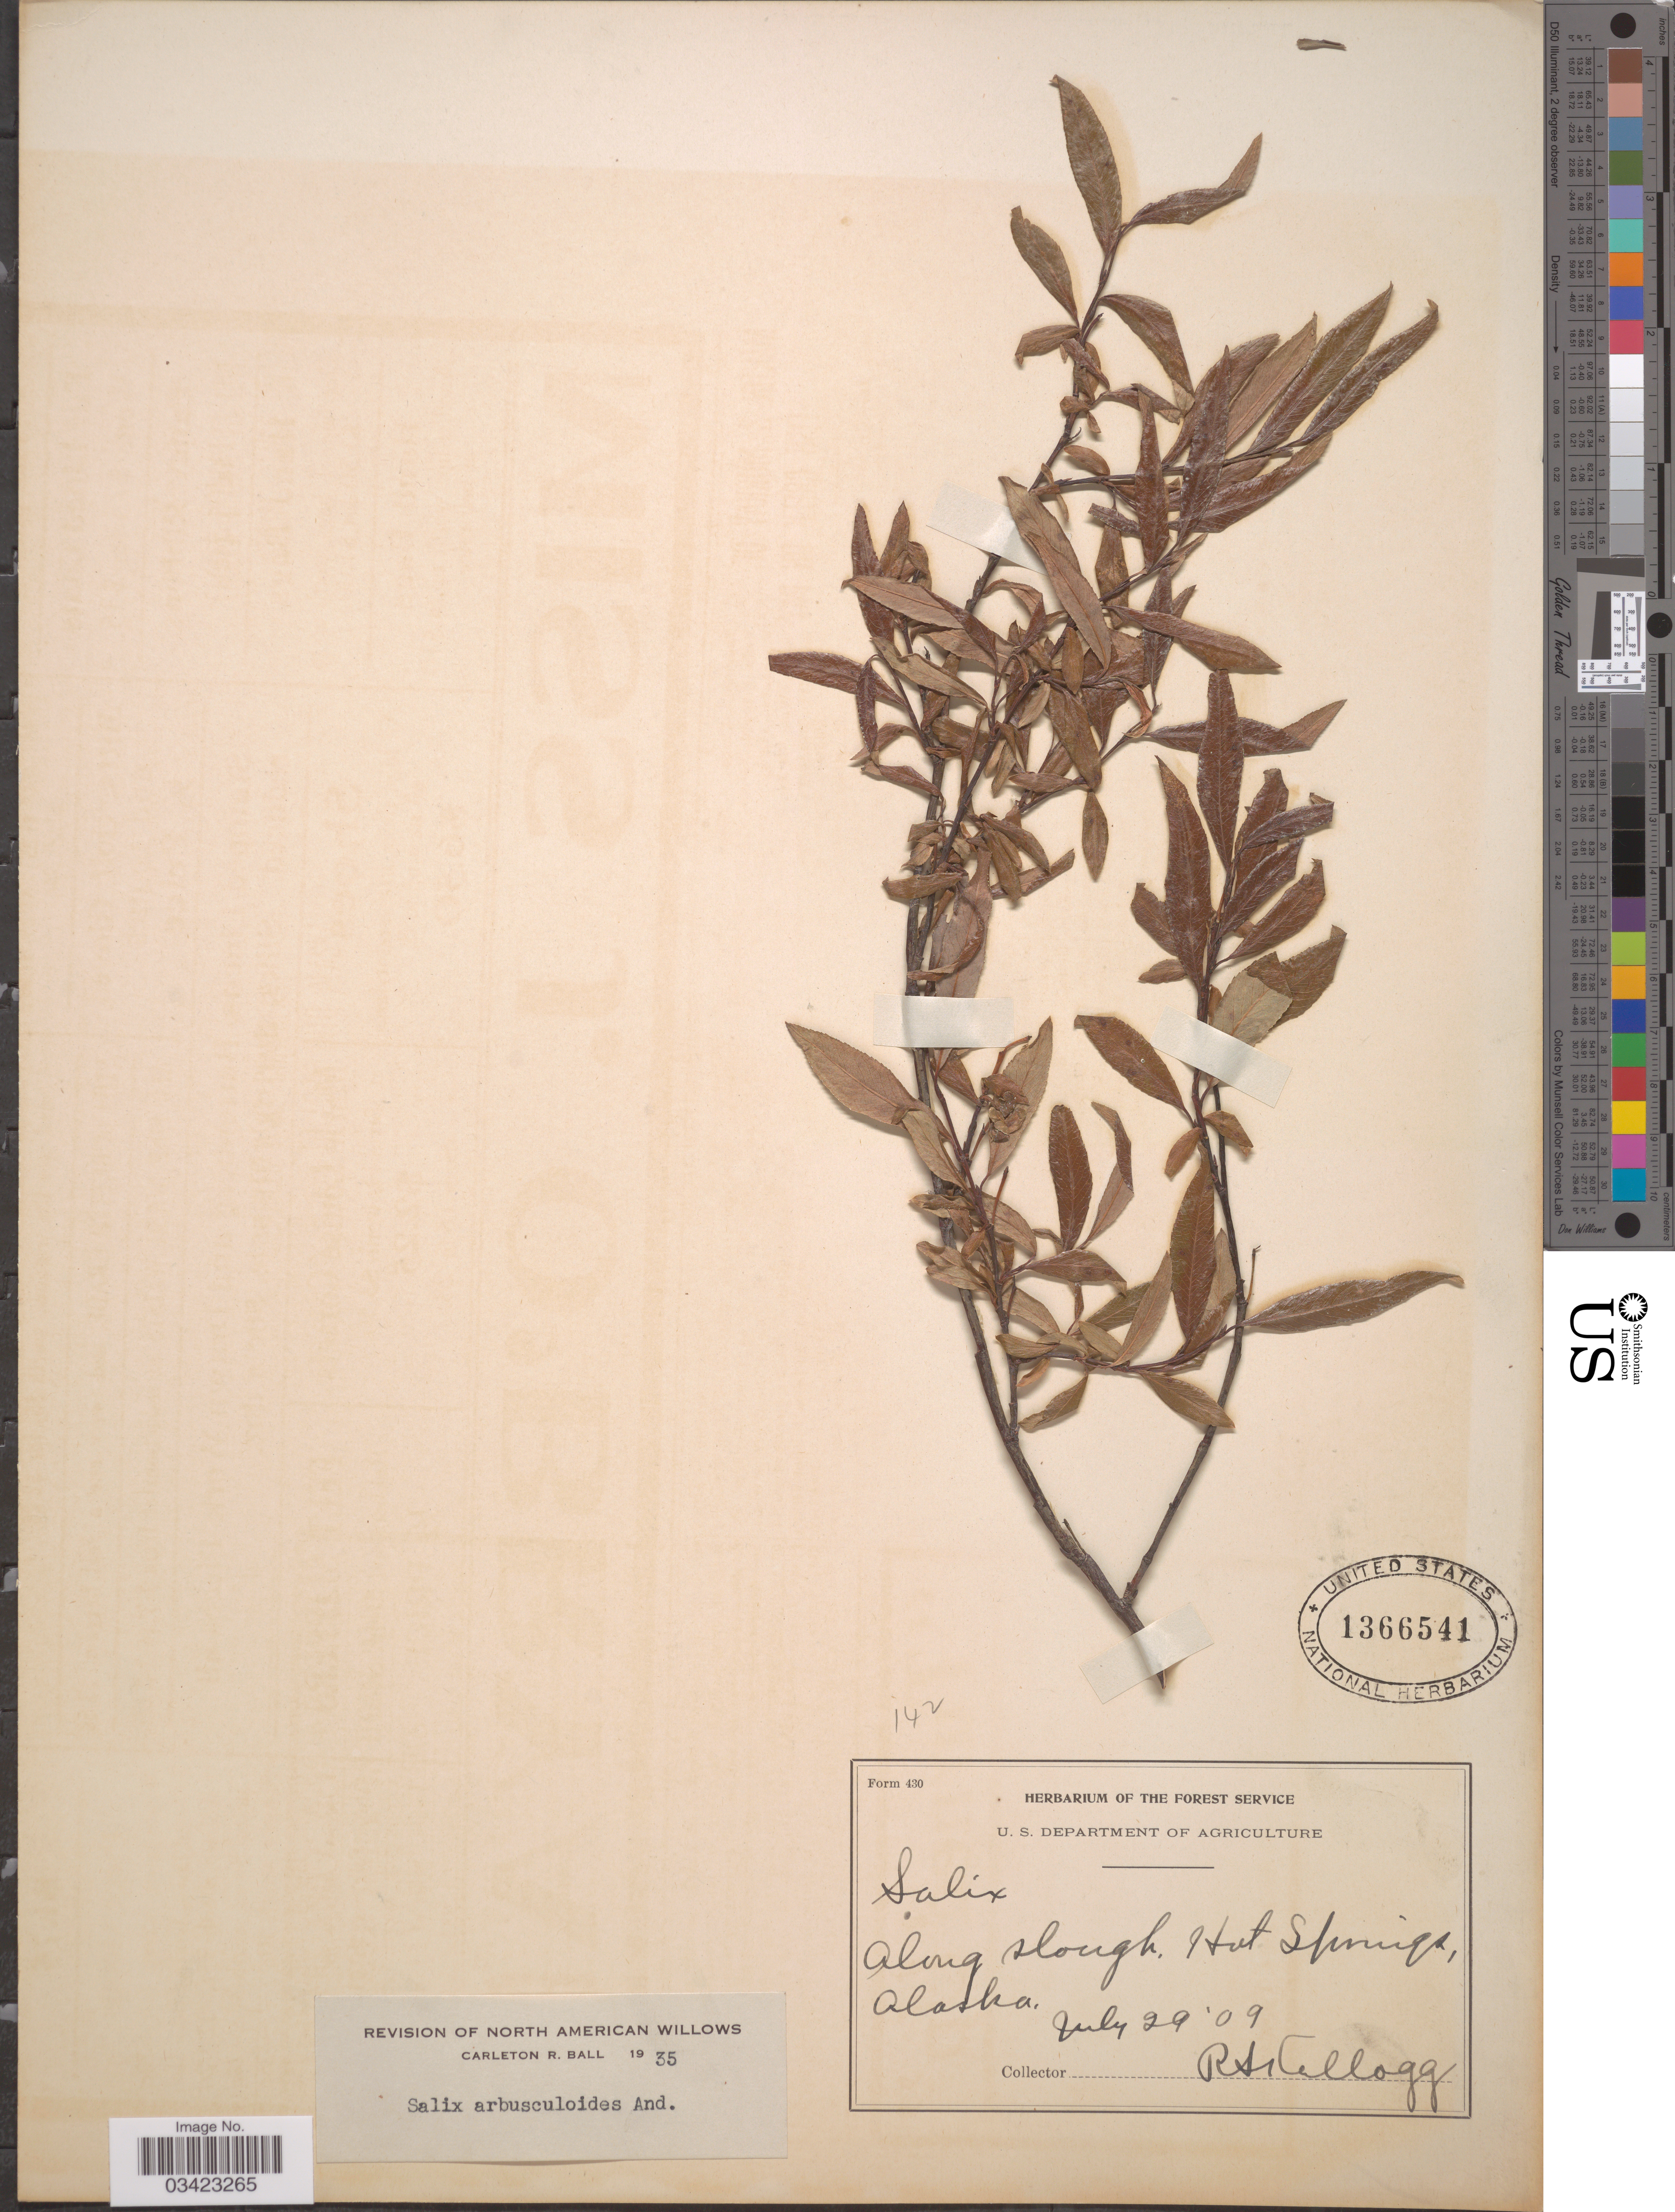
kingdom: Plantae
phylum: Tracheophyta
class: Magnoliopsida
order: Malpighiales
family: Salicaceae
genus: Salix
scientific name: Salix arbusculoides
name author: Andersson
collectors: R. Kellogg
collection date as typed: Transcribed d/m/y: 29/7/9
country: United States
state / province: Alaska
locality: Along Slough. Hot Springs.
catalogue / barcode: US 1366541